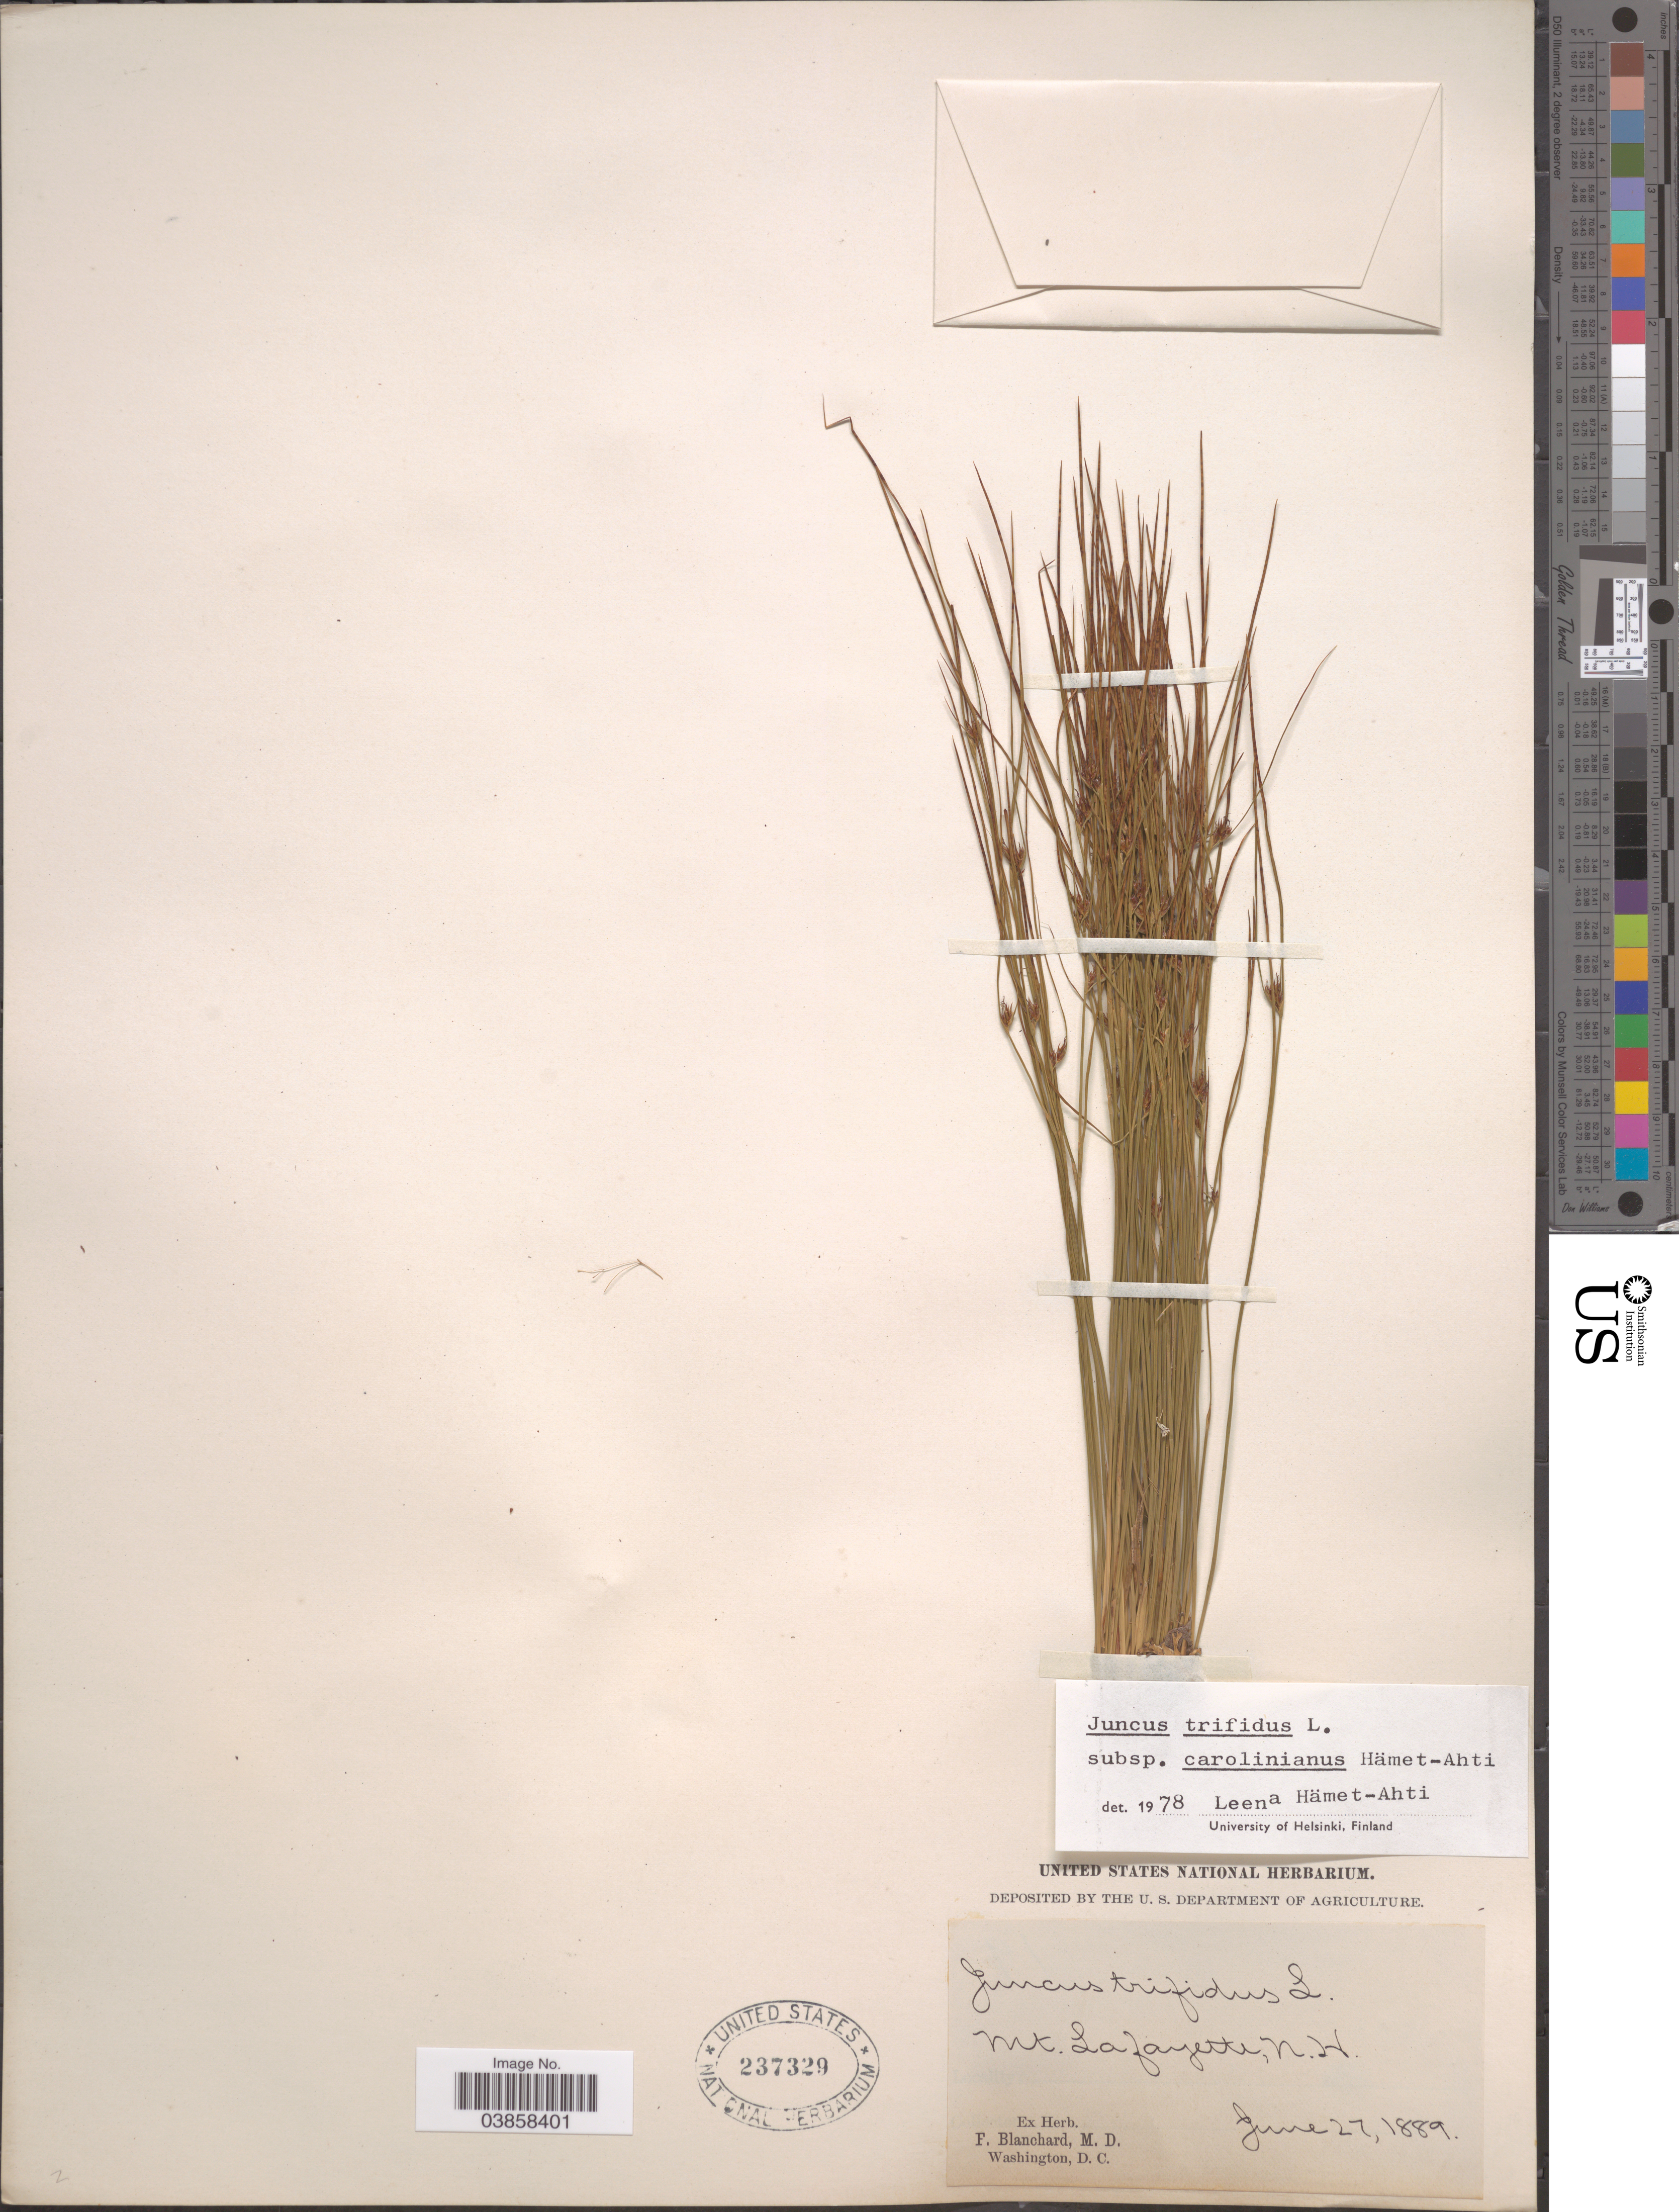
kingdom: Plantae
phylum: Tracheophyta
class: Liliopsida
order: Poales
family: Juncaceae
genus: Juncus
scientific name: Juncus trifidus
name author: L.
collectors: ex herb. F. Blanchard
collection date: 1889-06-27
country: United States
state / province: New Hampshire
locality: Mt. Lafayette.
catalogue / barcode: US 237329